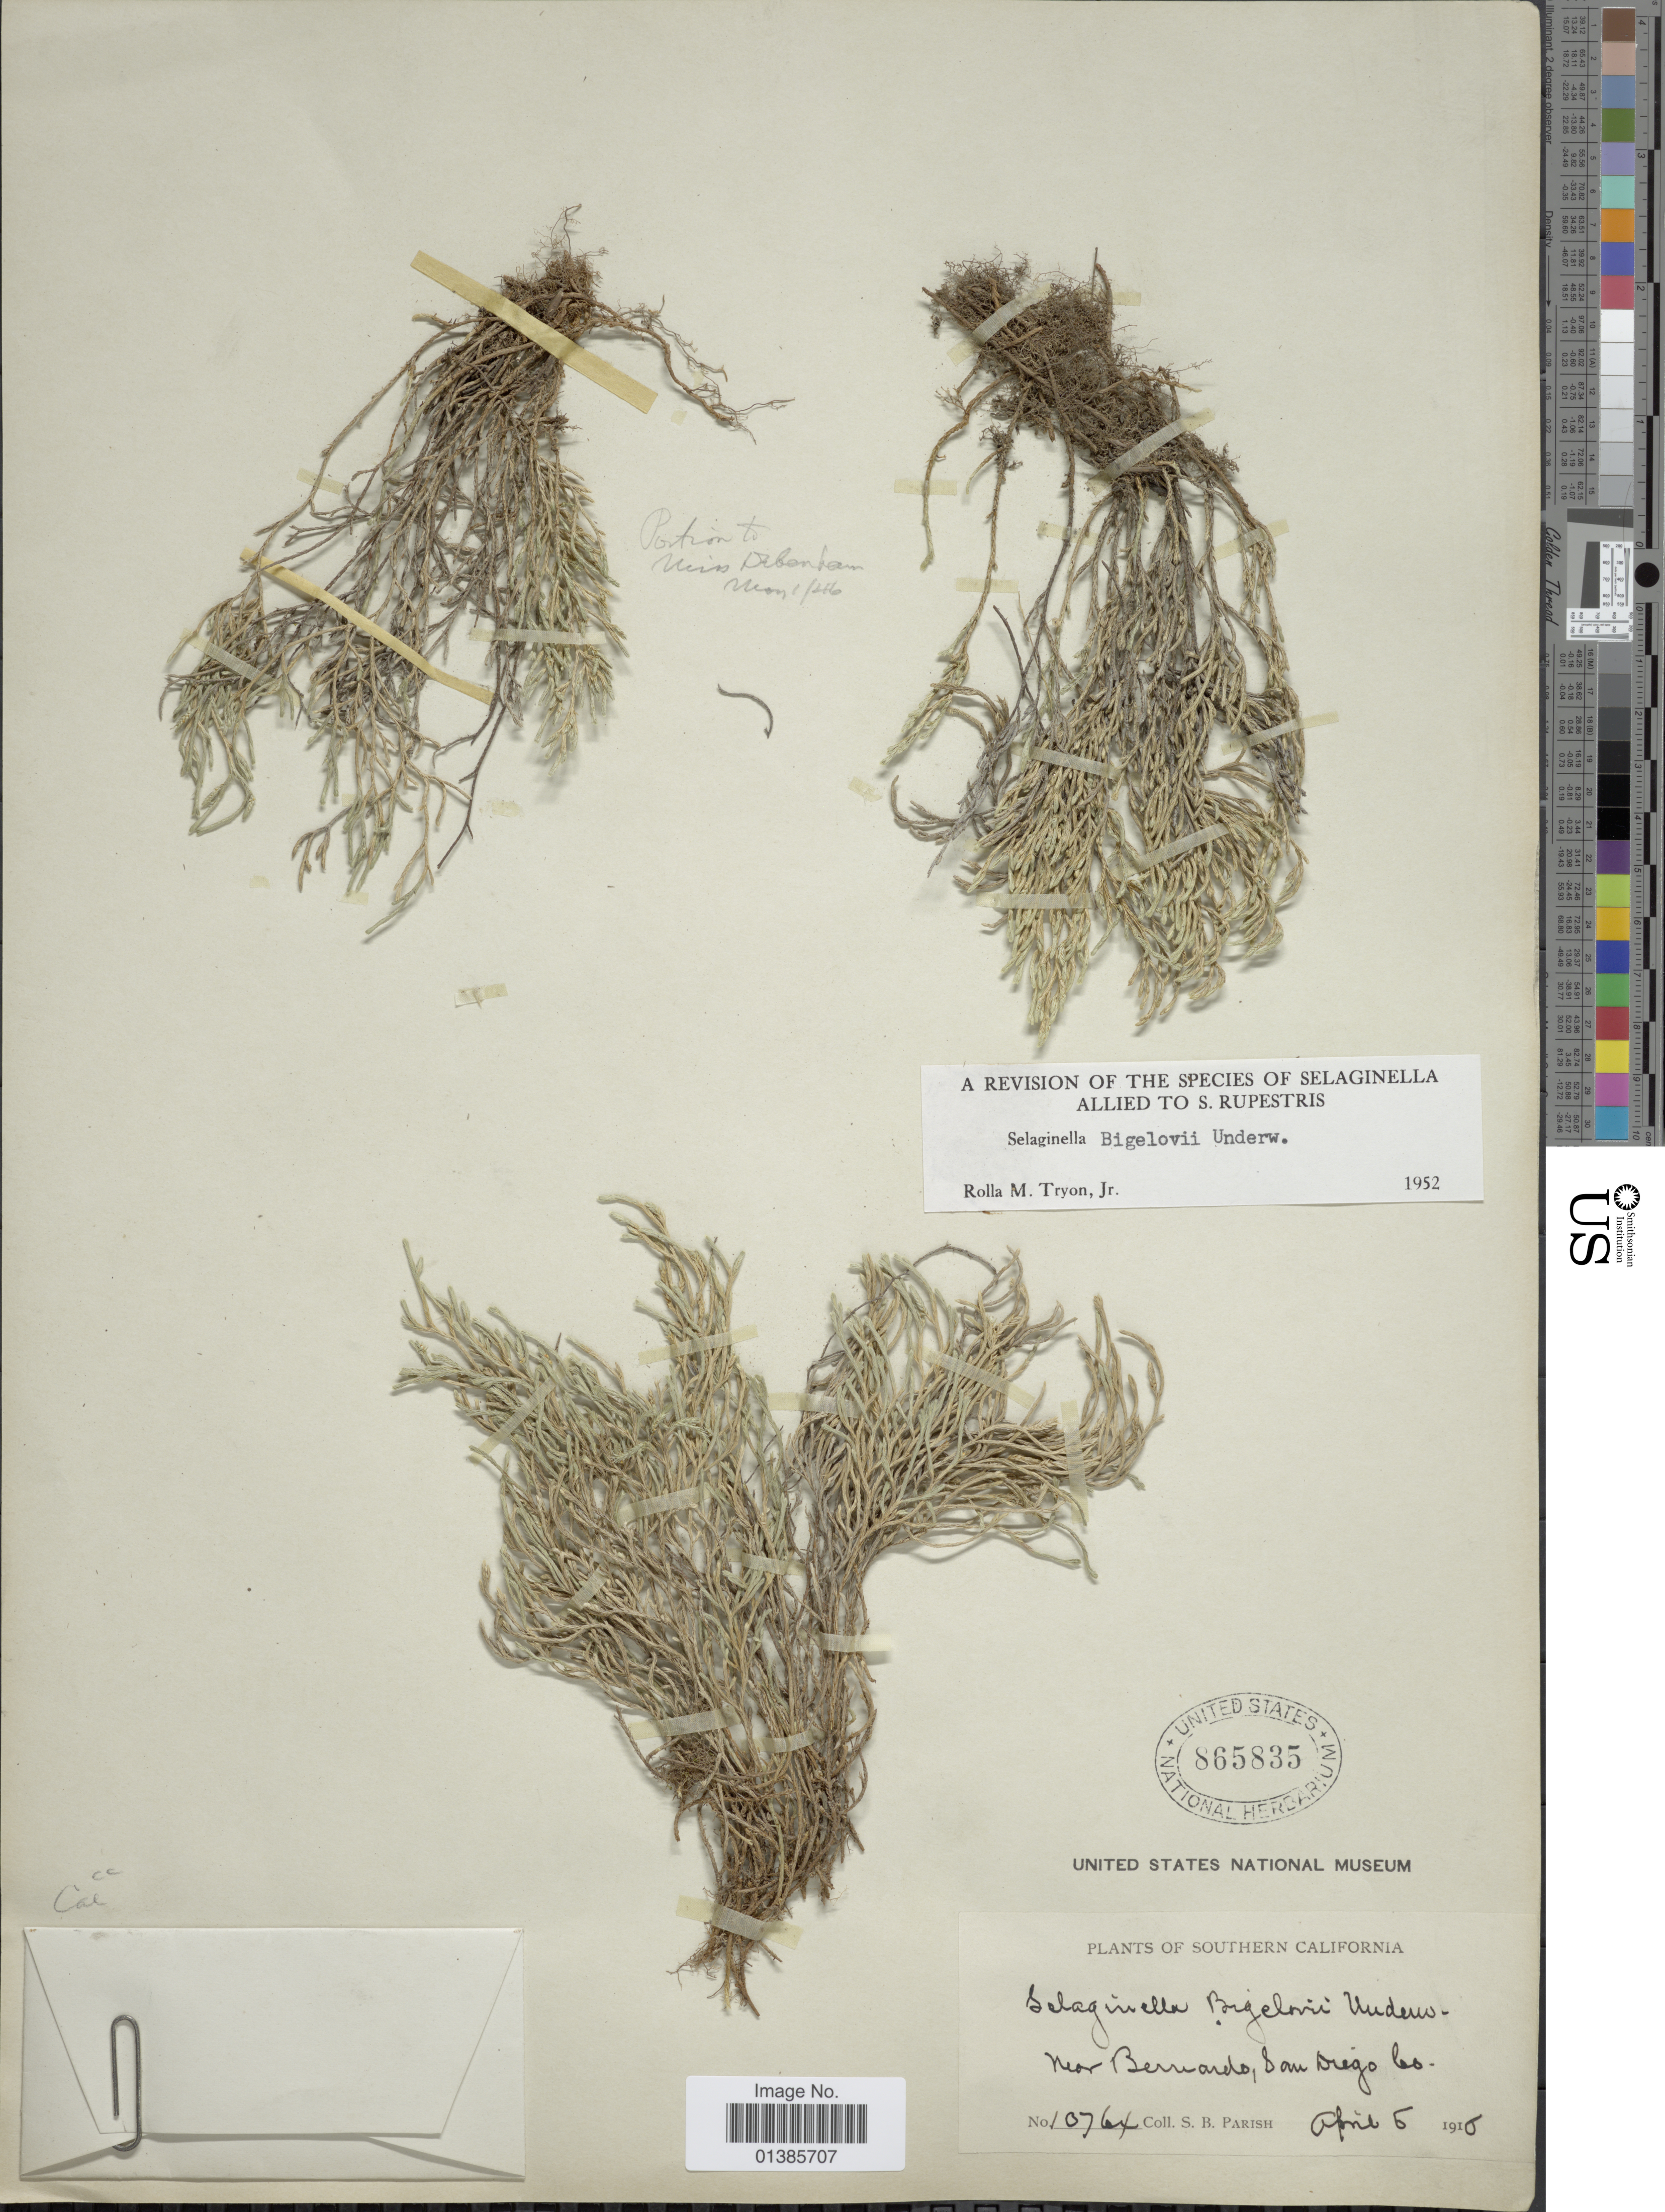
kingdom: Plantae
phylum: Tracheophyta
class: Lycopodiopsida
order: Selaginellales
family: Selaginellaceae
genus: Selaginella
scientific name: Selaginella bigelovii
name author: Underw.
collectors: S. B. Parish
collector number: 10764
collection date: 1915-04-05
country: United States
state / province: California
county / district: San Diego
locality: Southern California. Near Bernardo, San Diego Co.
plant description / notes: Corrected "Near Bernards" to Near Bernardo. Filled county field.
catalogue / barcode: US 865835